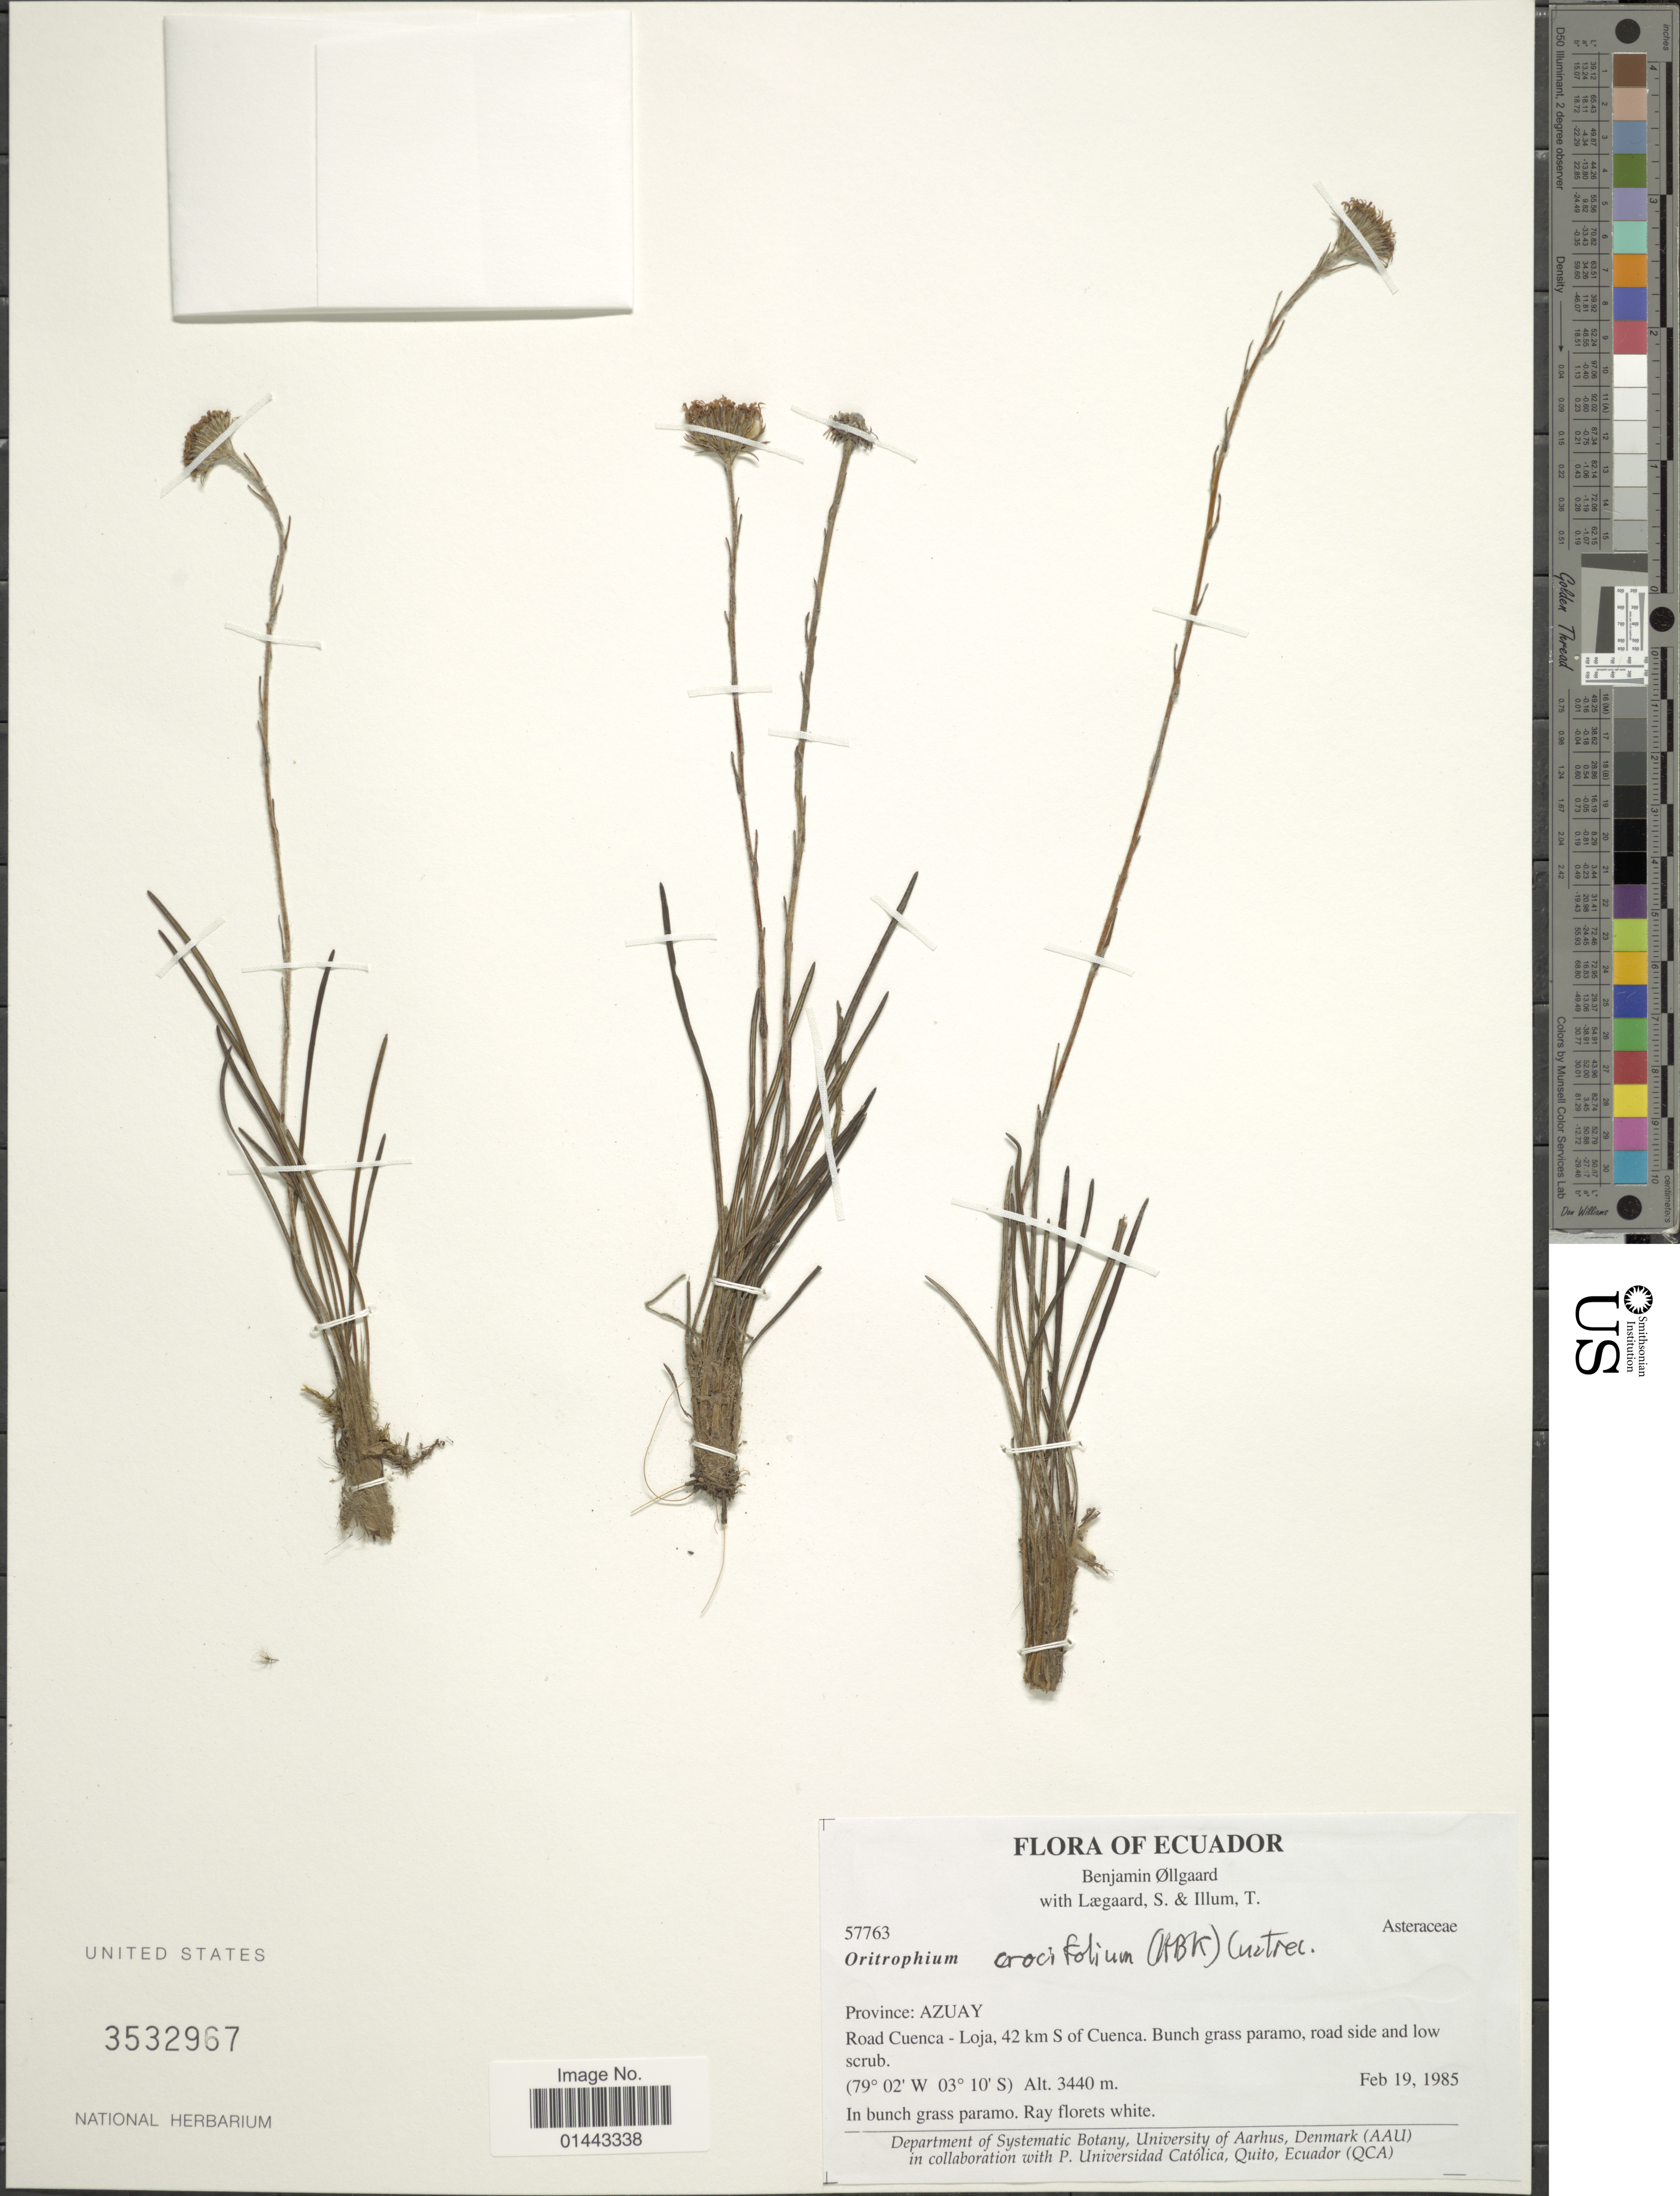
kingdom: Plantae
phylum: Tracheophyta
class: Magnoliopsida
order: Asterales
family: Asteraceae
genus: Oritrophium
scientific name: Oritrophium crocifolium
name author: (Kunth) Cuatrec.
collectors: B. Øllgaard, S. Lægaard & T. Illum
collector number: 57763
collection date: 1985-02-19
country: Ecuador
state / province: Azuay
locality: Road Cuenca-Loja, 42 km S of Cuenca, Bunch grass paramo, road side and low scrub.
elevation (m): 3440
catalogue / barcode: US 3532967